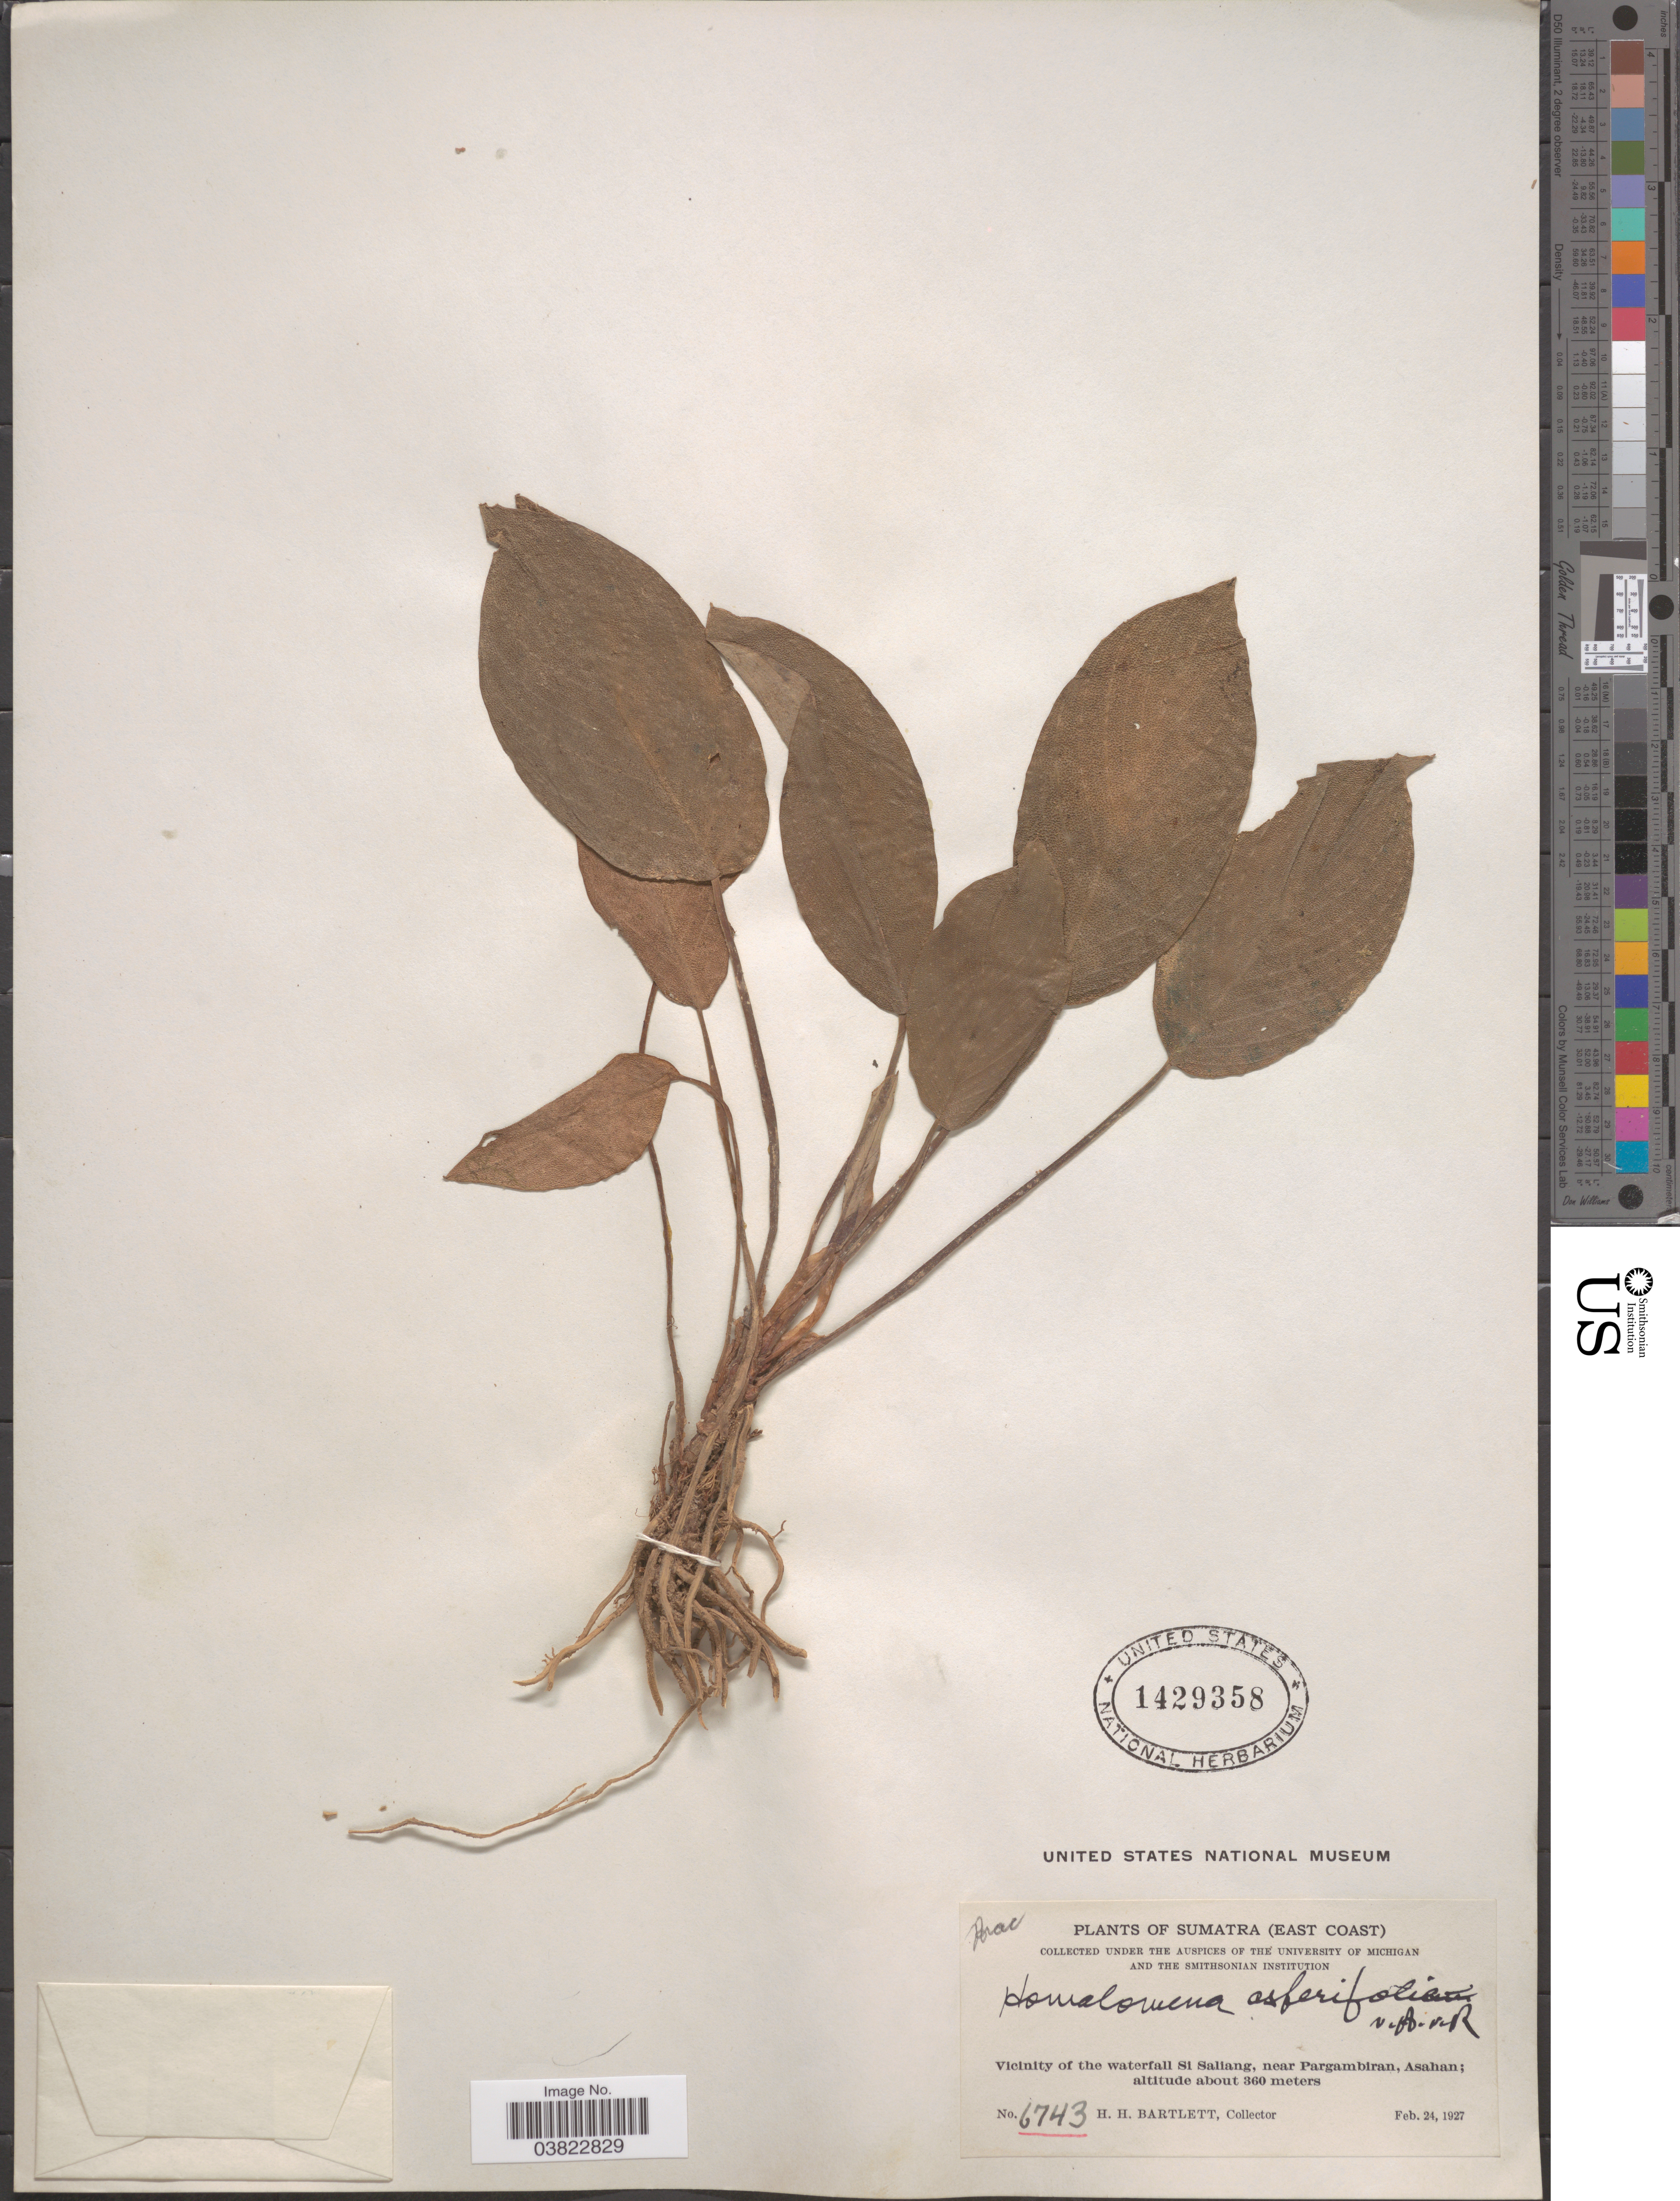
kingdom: Plantae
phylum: Tracheophyta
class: Liliopsida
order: Alismatales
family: Araceae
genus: Homalomena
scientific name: Homalomena asperifolia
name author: Alderw.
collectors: H. H. Bartlett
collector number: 6743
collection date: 1927-02-24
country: Indonesia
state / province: Sumatra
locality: (East Coast). Vicinity of the waterfall Si Saliang, near Pargambiran, Asahan.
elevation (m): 360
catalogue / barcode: US 1429358